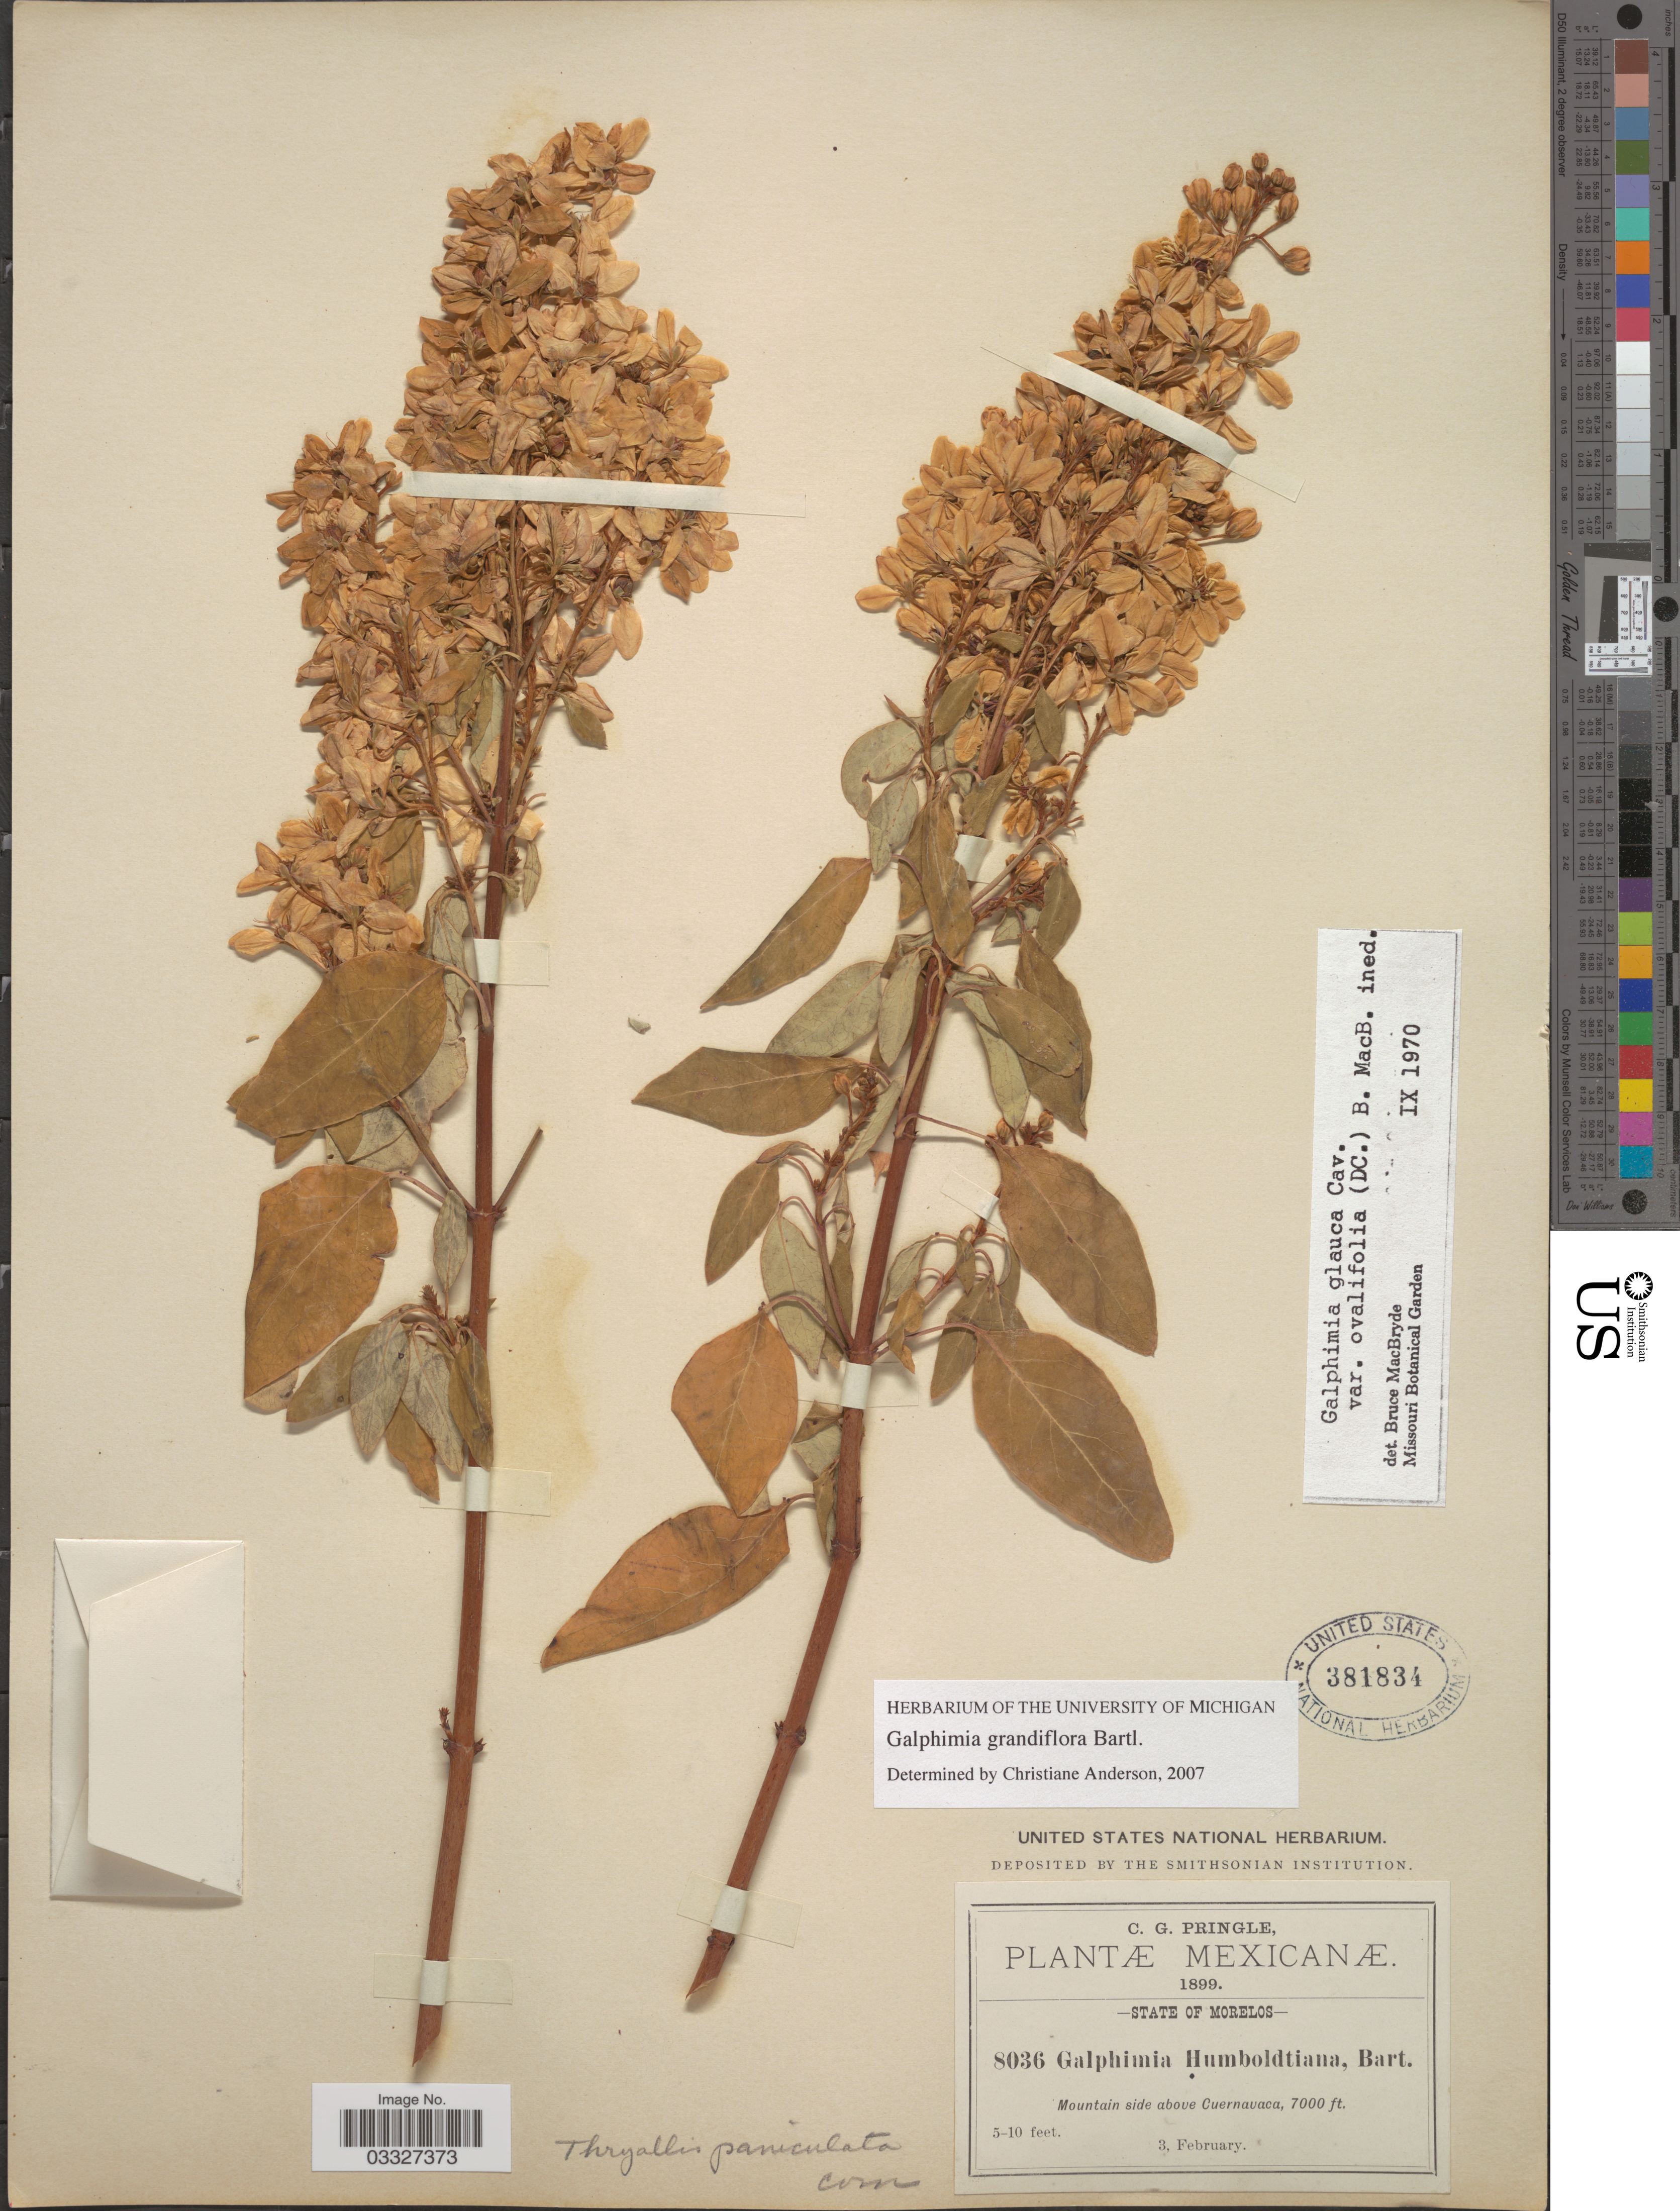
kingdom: Plantae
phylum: Tracheophyta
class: Magnoliopsida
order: Malpighiales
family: Malpighiaceae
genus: Galphimia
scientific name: Galphimia grandiflora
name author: Bartl.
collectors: C. G. Pringle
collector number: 8036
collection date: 1899-02-03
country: Mexico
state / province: Morelos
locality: Mountain side above Cuernavaca.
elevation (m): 2134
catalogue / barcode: US 381834